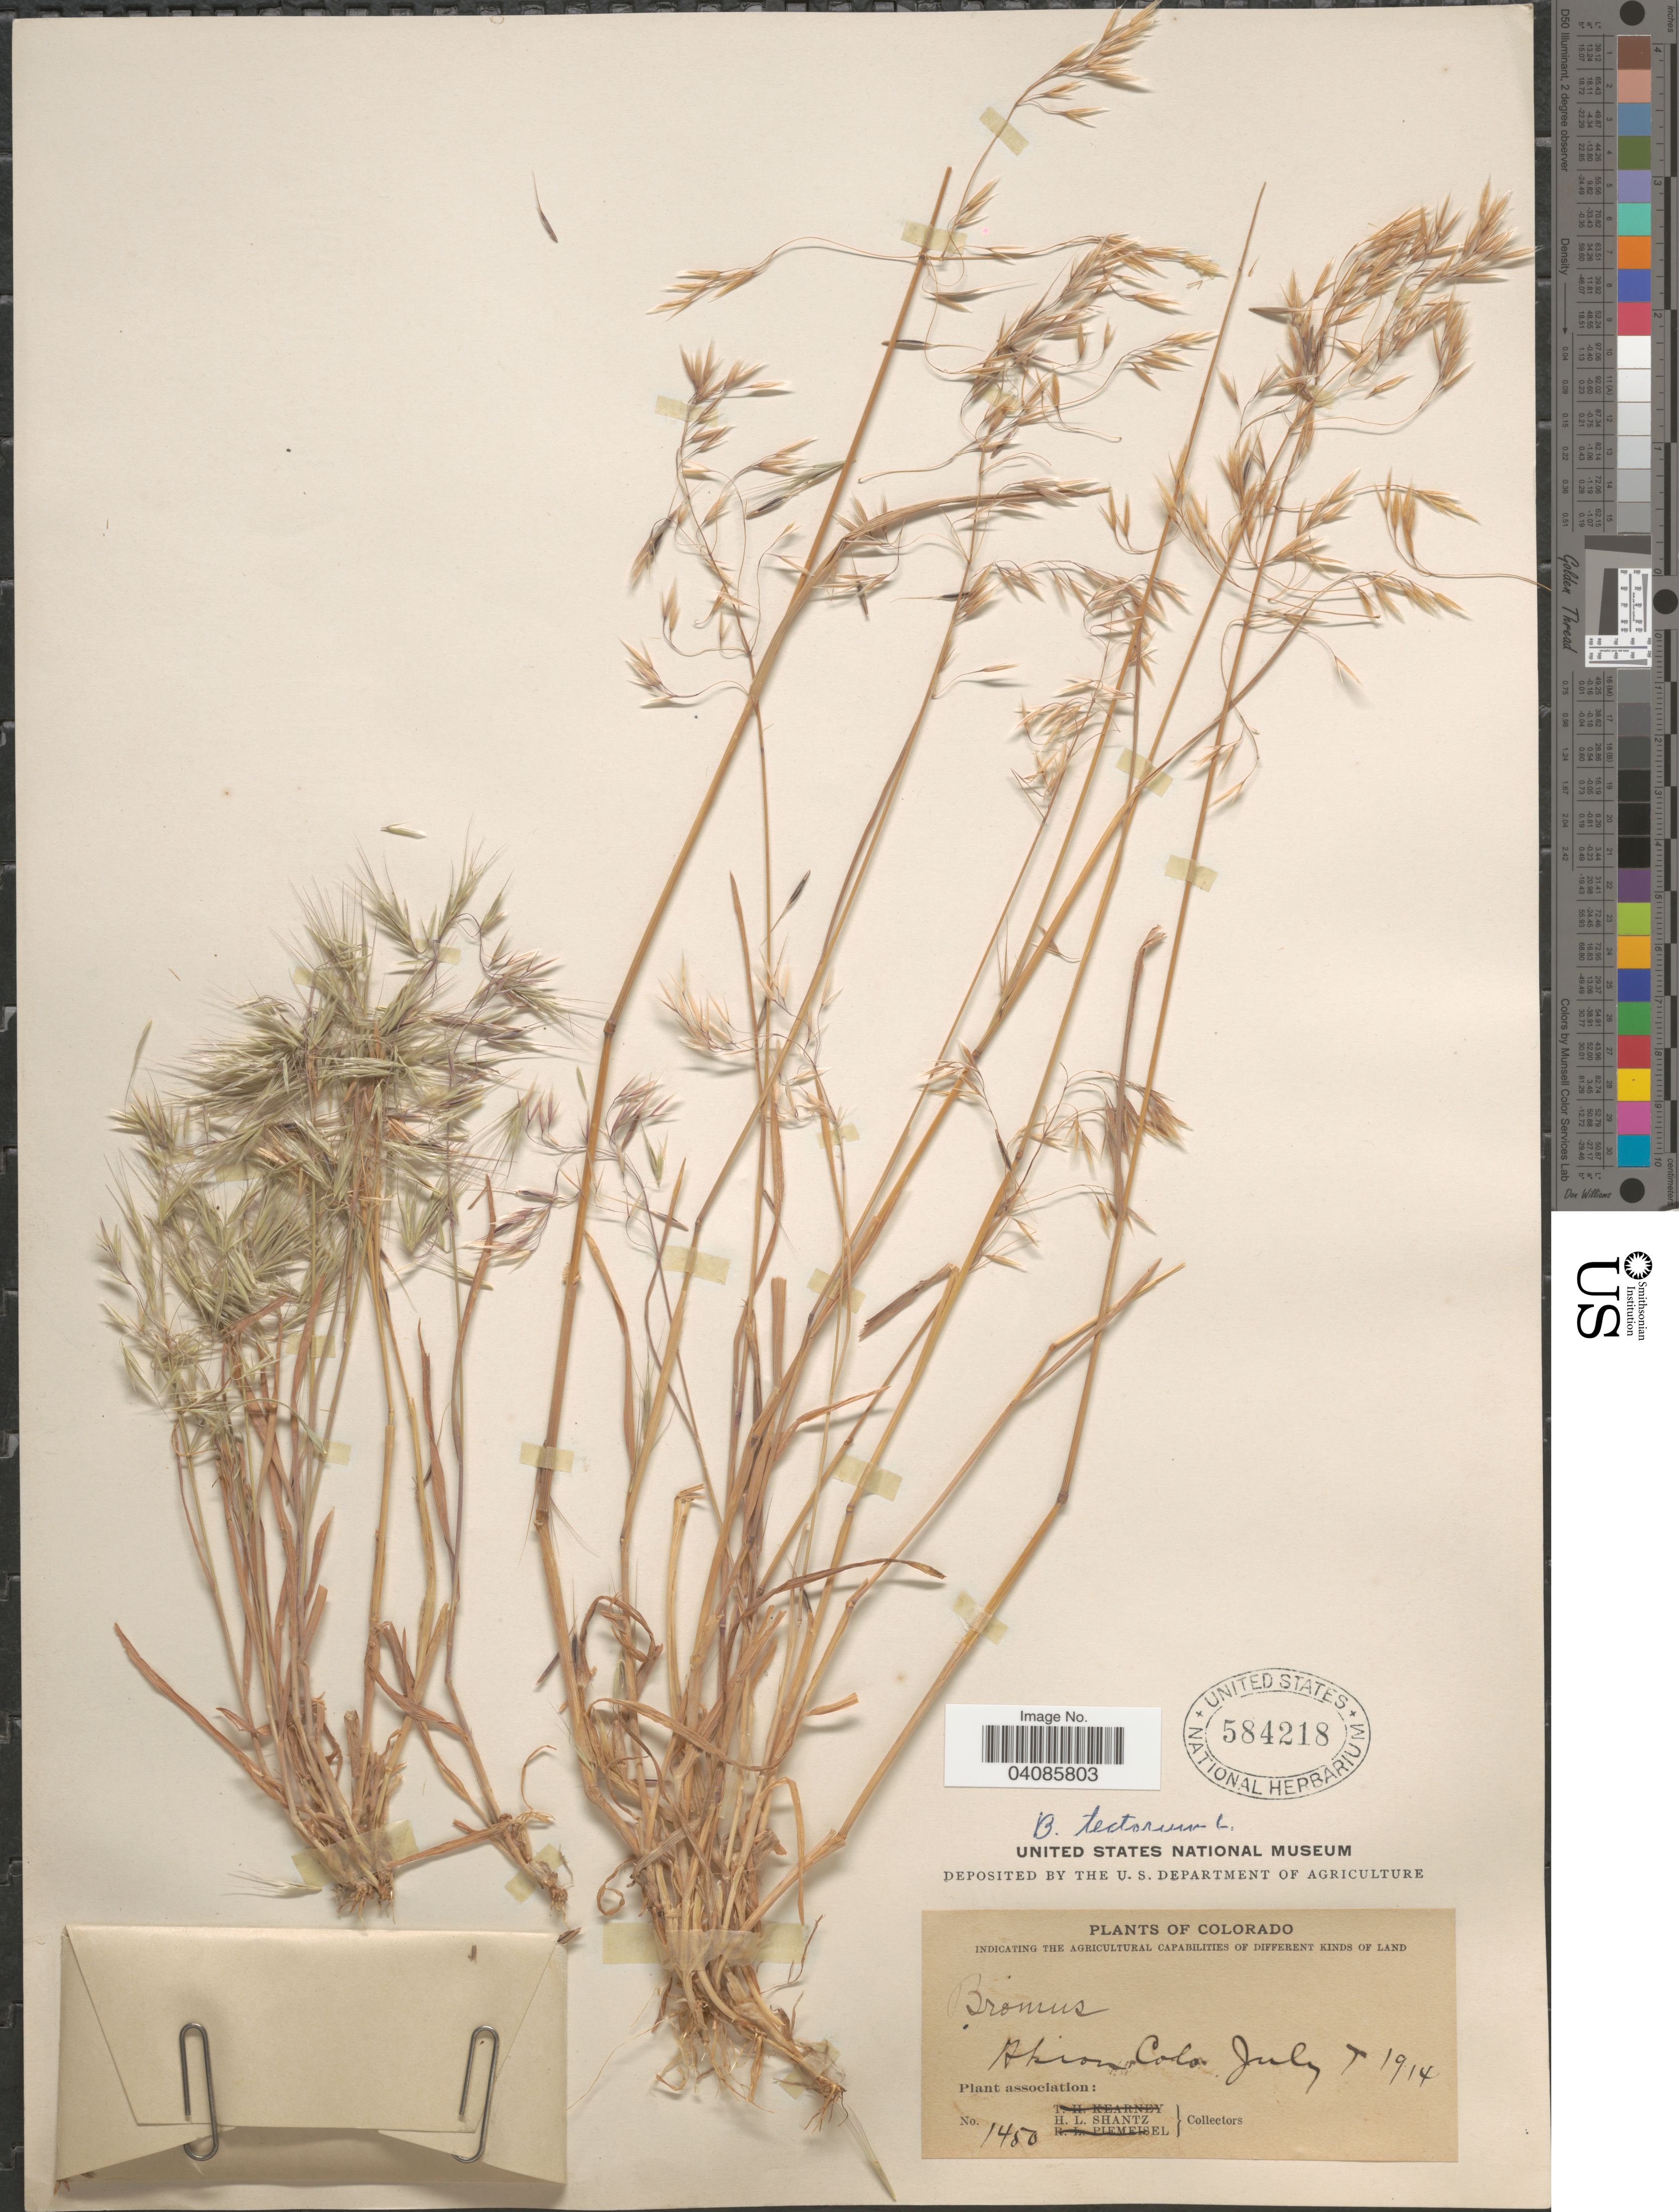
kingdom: Plantae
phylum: Tracheophyta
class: Liliopsida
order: Poales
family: Poaceae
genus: Bromus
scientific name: Bromus tectorum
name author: L.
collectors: H. Shantz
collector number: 1450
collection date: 1914-07-07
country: United States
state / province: Colorado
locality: Akron.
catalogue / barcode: US 584218